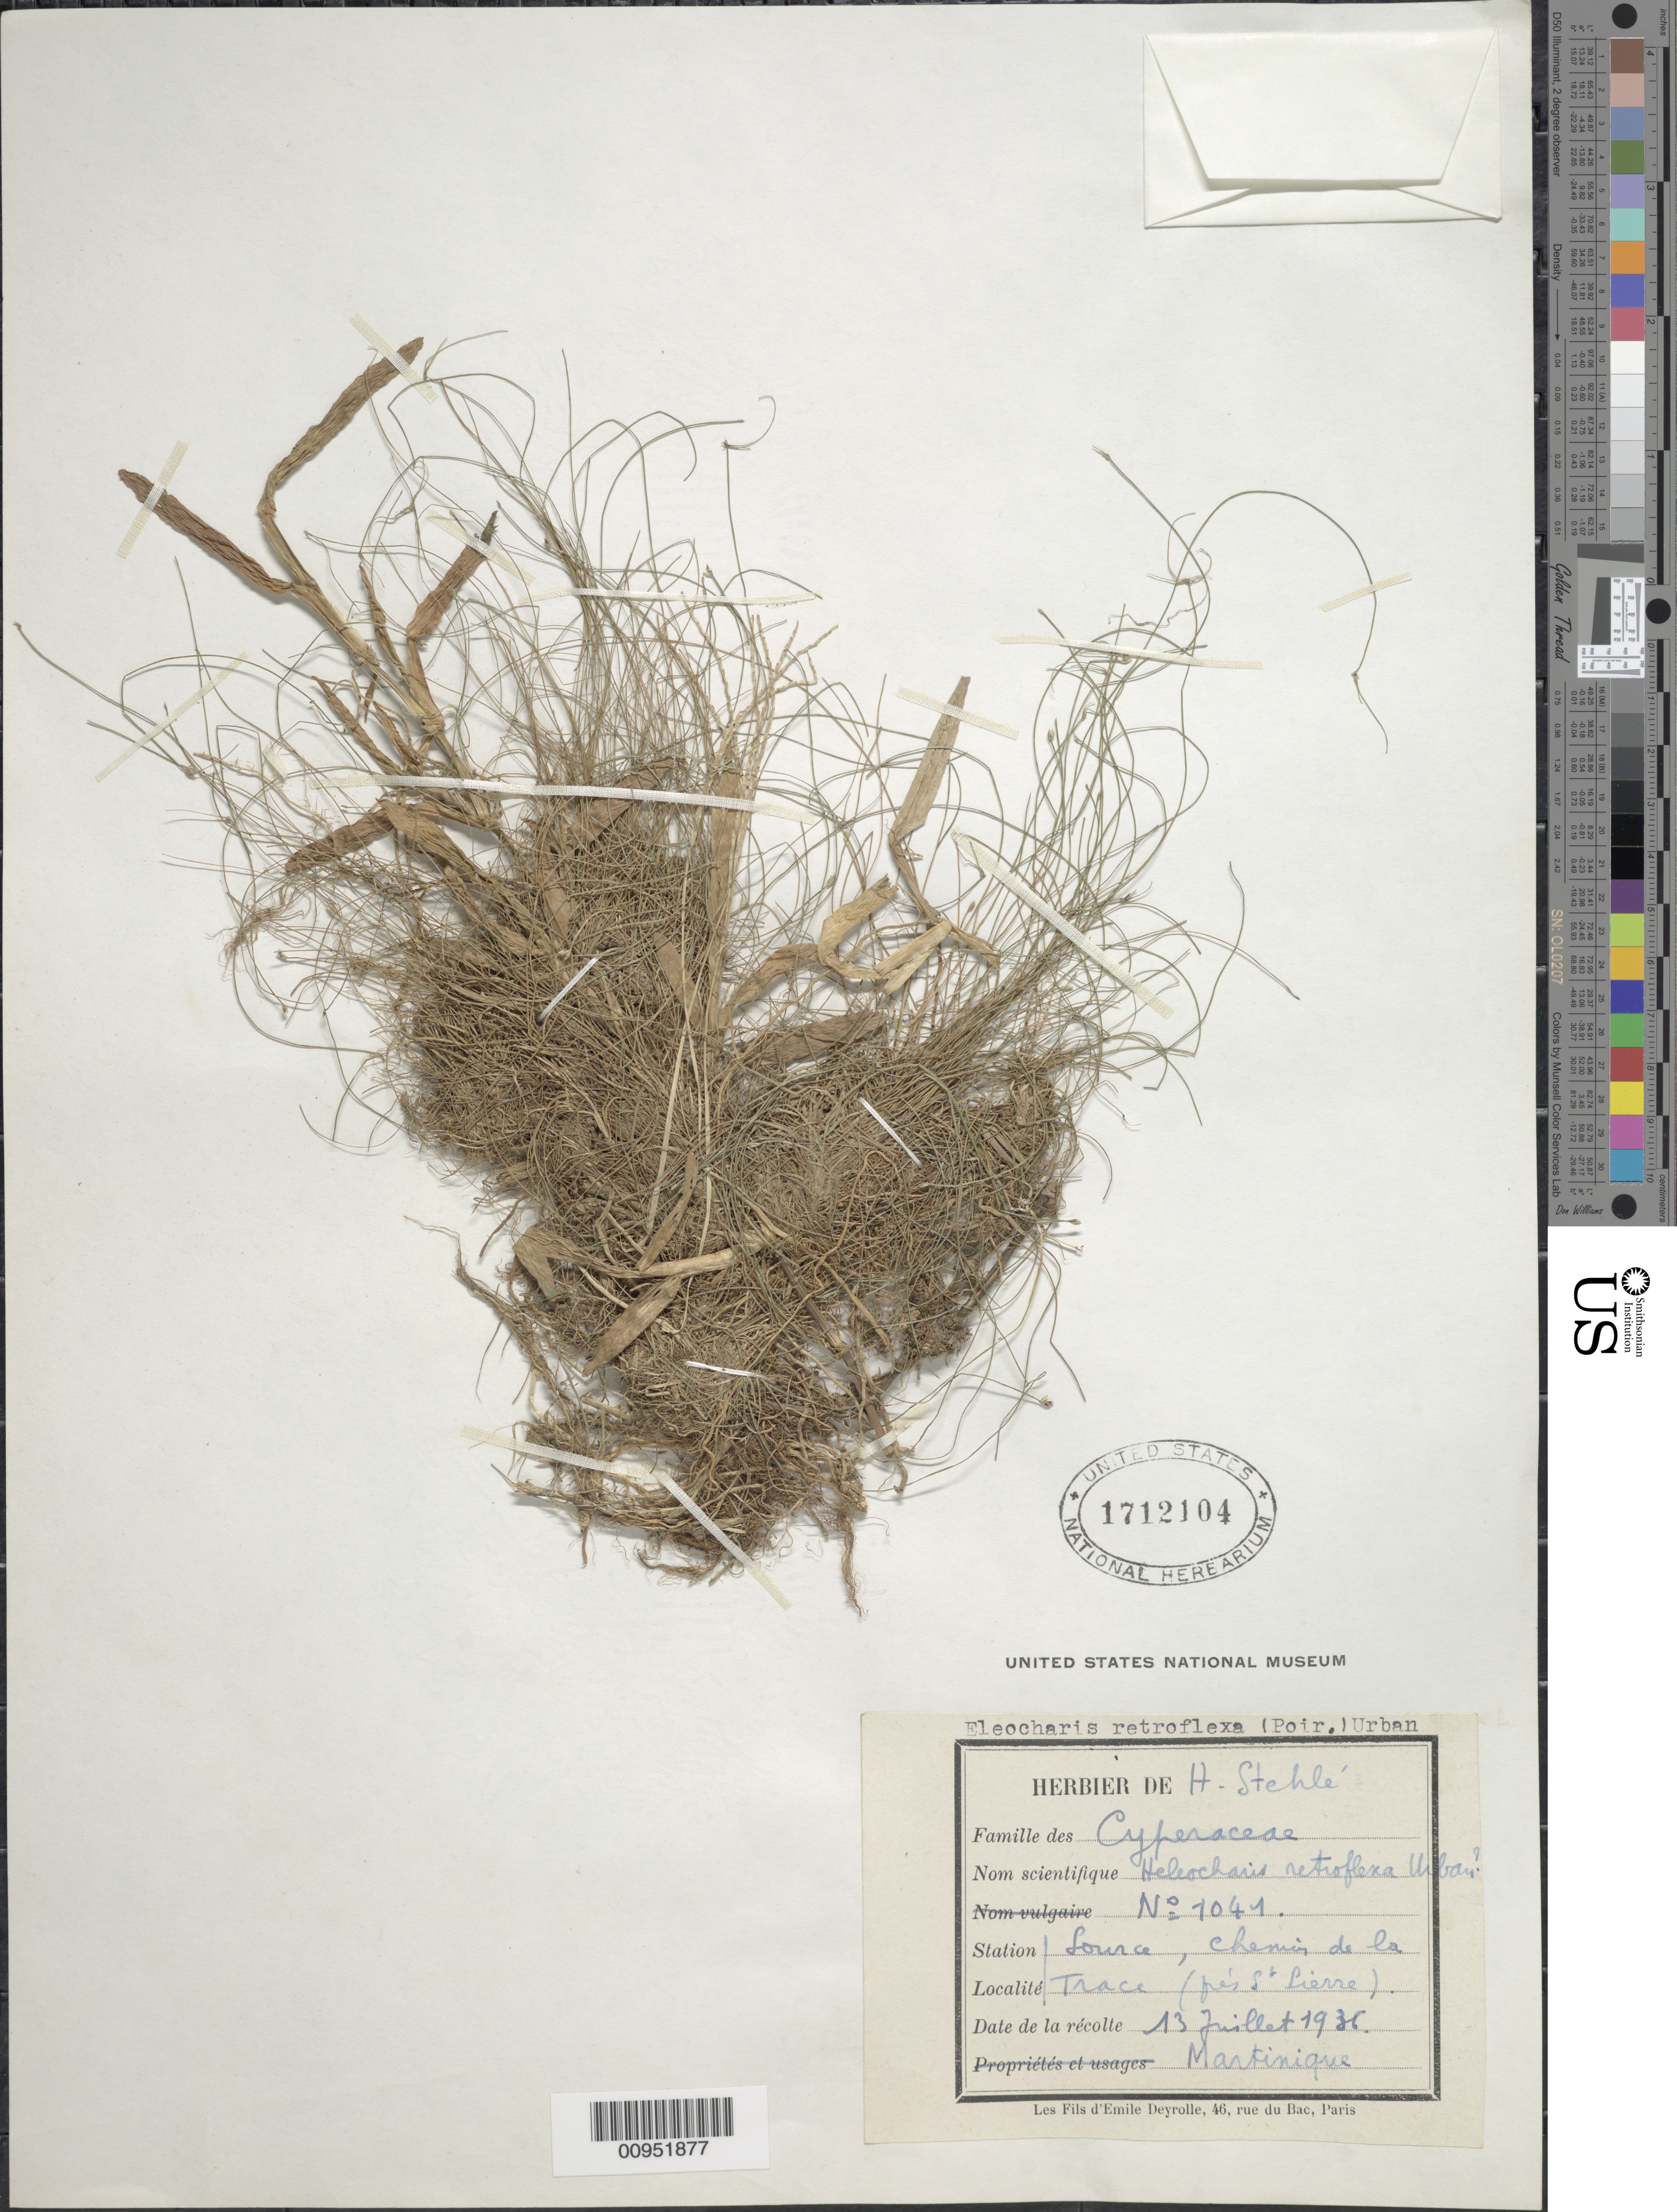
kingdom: Plantae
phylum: Tracheophyta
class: Liliopsida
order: Poales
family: Cyperaceae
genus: Eleocharis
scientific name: Eleocharis retroflexa subsp. retroflexa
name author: (Poir.) Urb.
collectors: H. Stehlé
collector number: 1041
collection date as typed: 13 Jul 1936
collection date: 1936-07-13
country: Martinique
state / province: Saint-Pierre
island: Martinique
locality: Source, Chemin de la Trace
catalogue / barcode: US 1712104